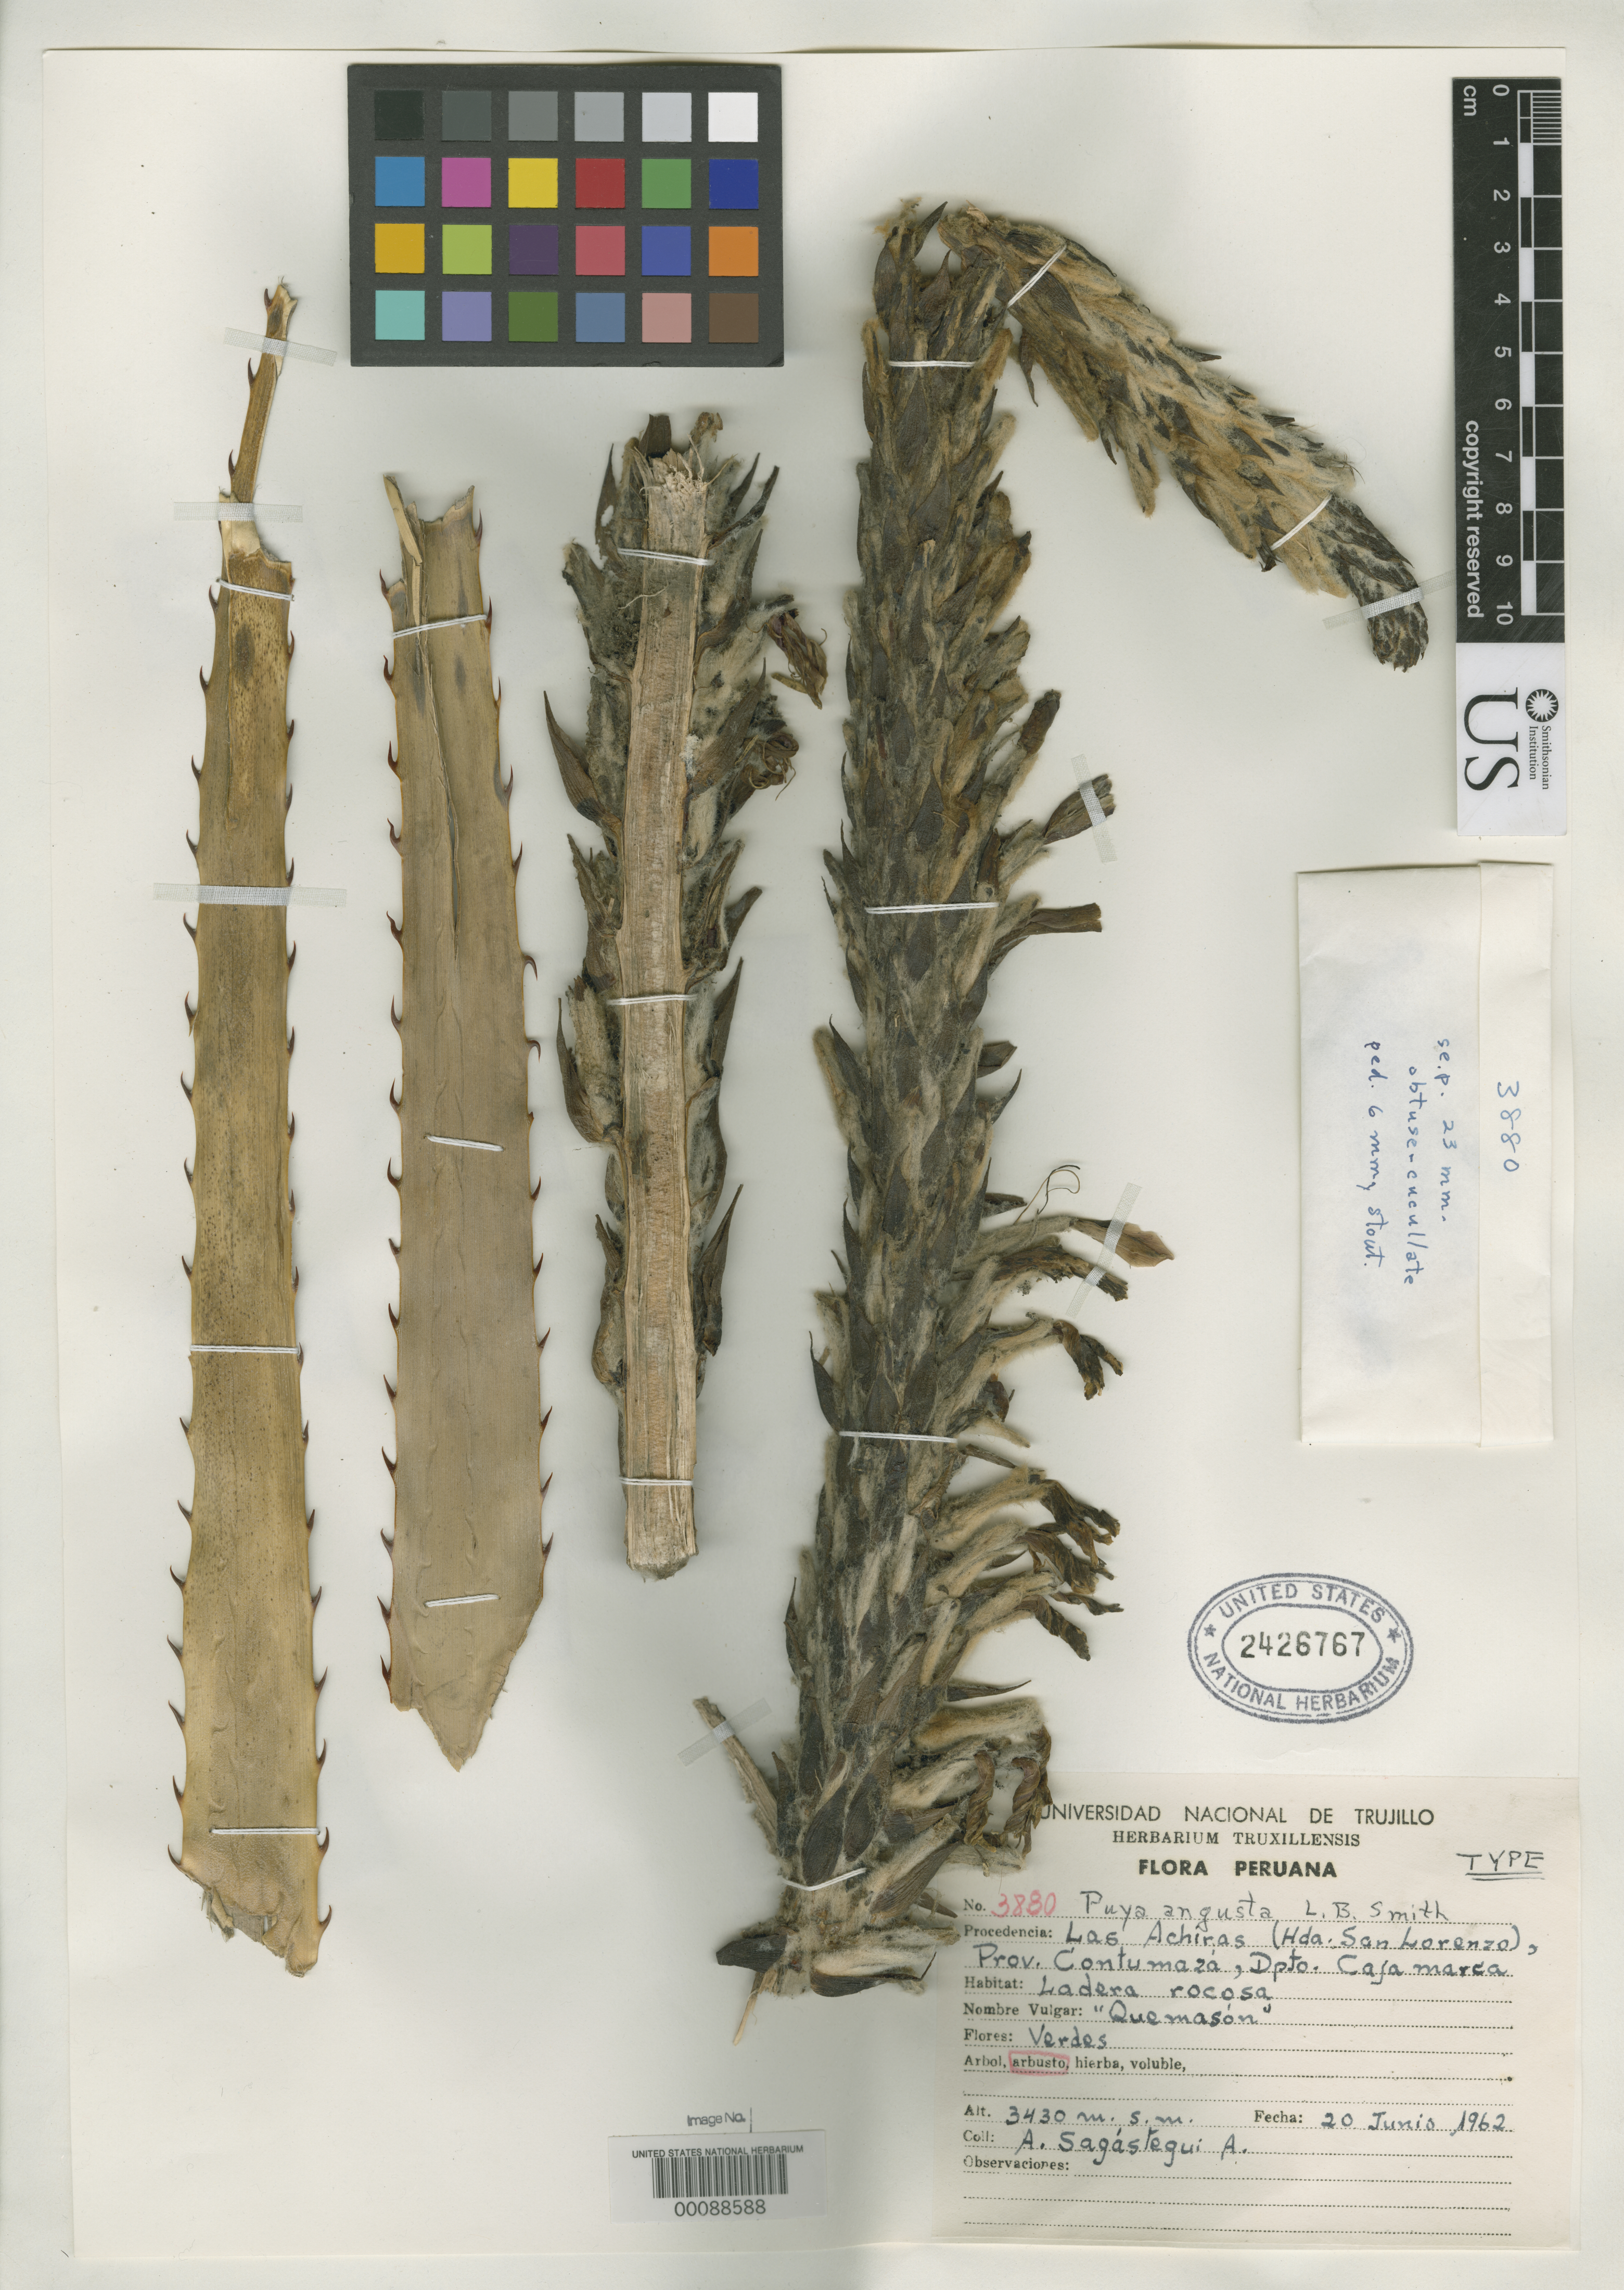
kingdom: Plantae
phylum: Tracheophyta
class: Liliopsida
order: Poales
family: Bromeliaceae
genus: Puya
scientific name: Puya angusta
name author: L.B. Sm.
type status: Holotype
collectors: A. Sagástegui A.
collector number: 3880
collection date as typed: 20 Jun 1962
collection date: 1962-06-20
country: Peru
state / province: Cajamarca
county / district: Contumazá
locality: Lasachiras, Hacienda San Lorenzo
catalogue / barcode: US 2426767